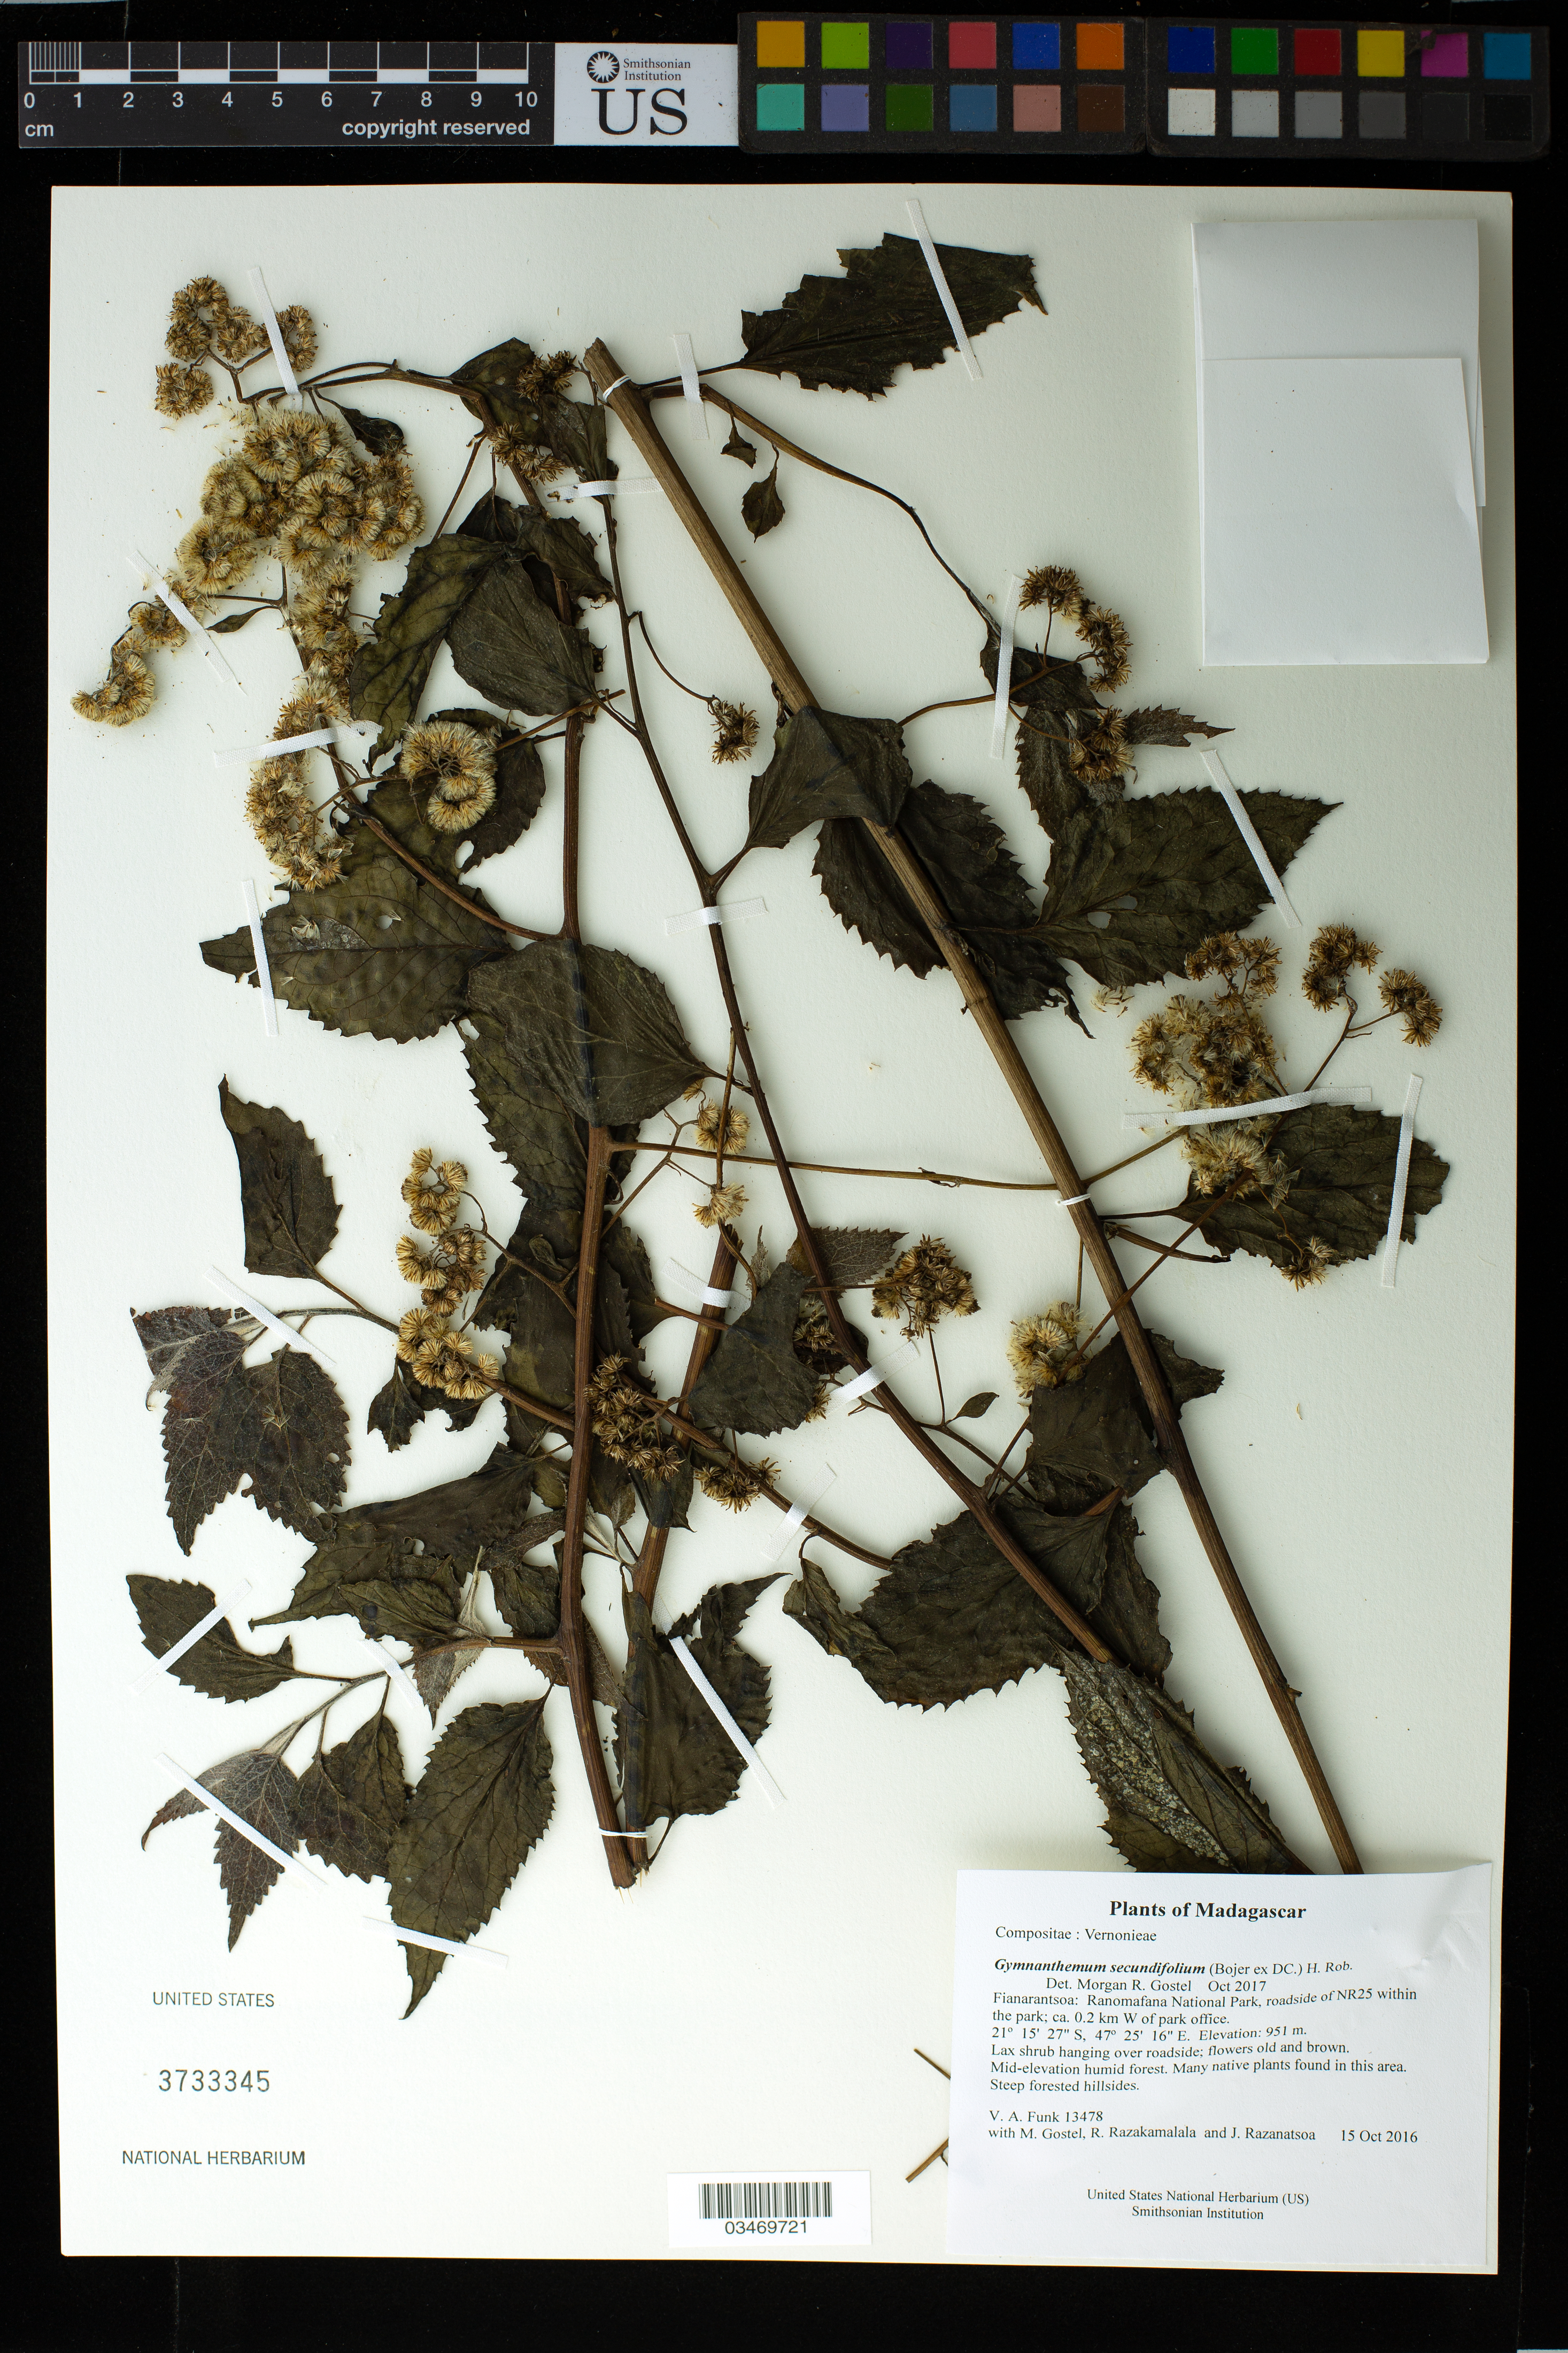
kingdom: Plantae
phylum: Tracheophyta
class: Magnoliopsida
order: Asterales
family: Asteraceae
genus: Gymnanthemum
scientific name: Gymnanthemum secundifolium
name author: (Bojer ex DC.) H. Rob.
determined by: Gostel, M. R.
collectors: M. R. Gostel, R. Razakamalala & J. Razanatsoa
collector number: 13478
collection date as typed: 15 Oct 2016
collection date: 2016-10-15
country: Madagascar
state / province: Anosy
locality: Ranomafana National Park, roadside of NR25 within the park; ca. 0.2 km W of park office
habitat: Mid-elevation humid forest. Many native plants found in this area. Steep forested hillsides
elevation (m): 951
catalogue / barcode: US 3733345